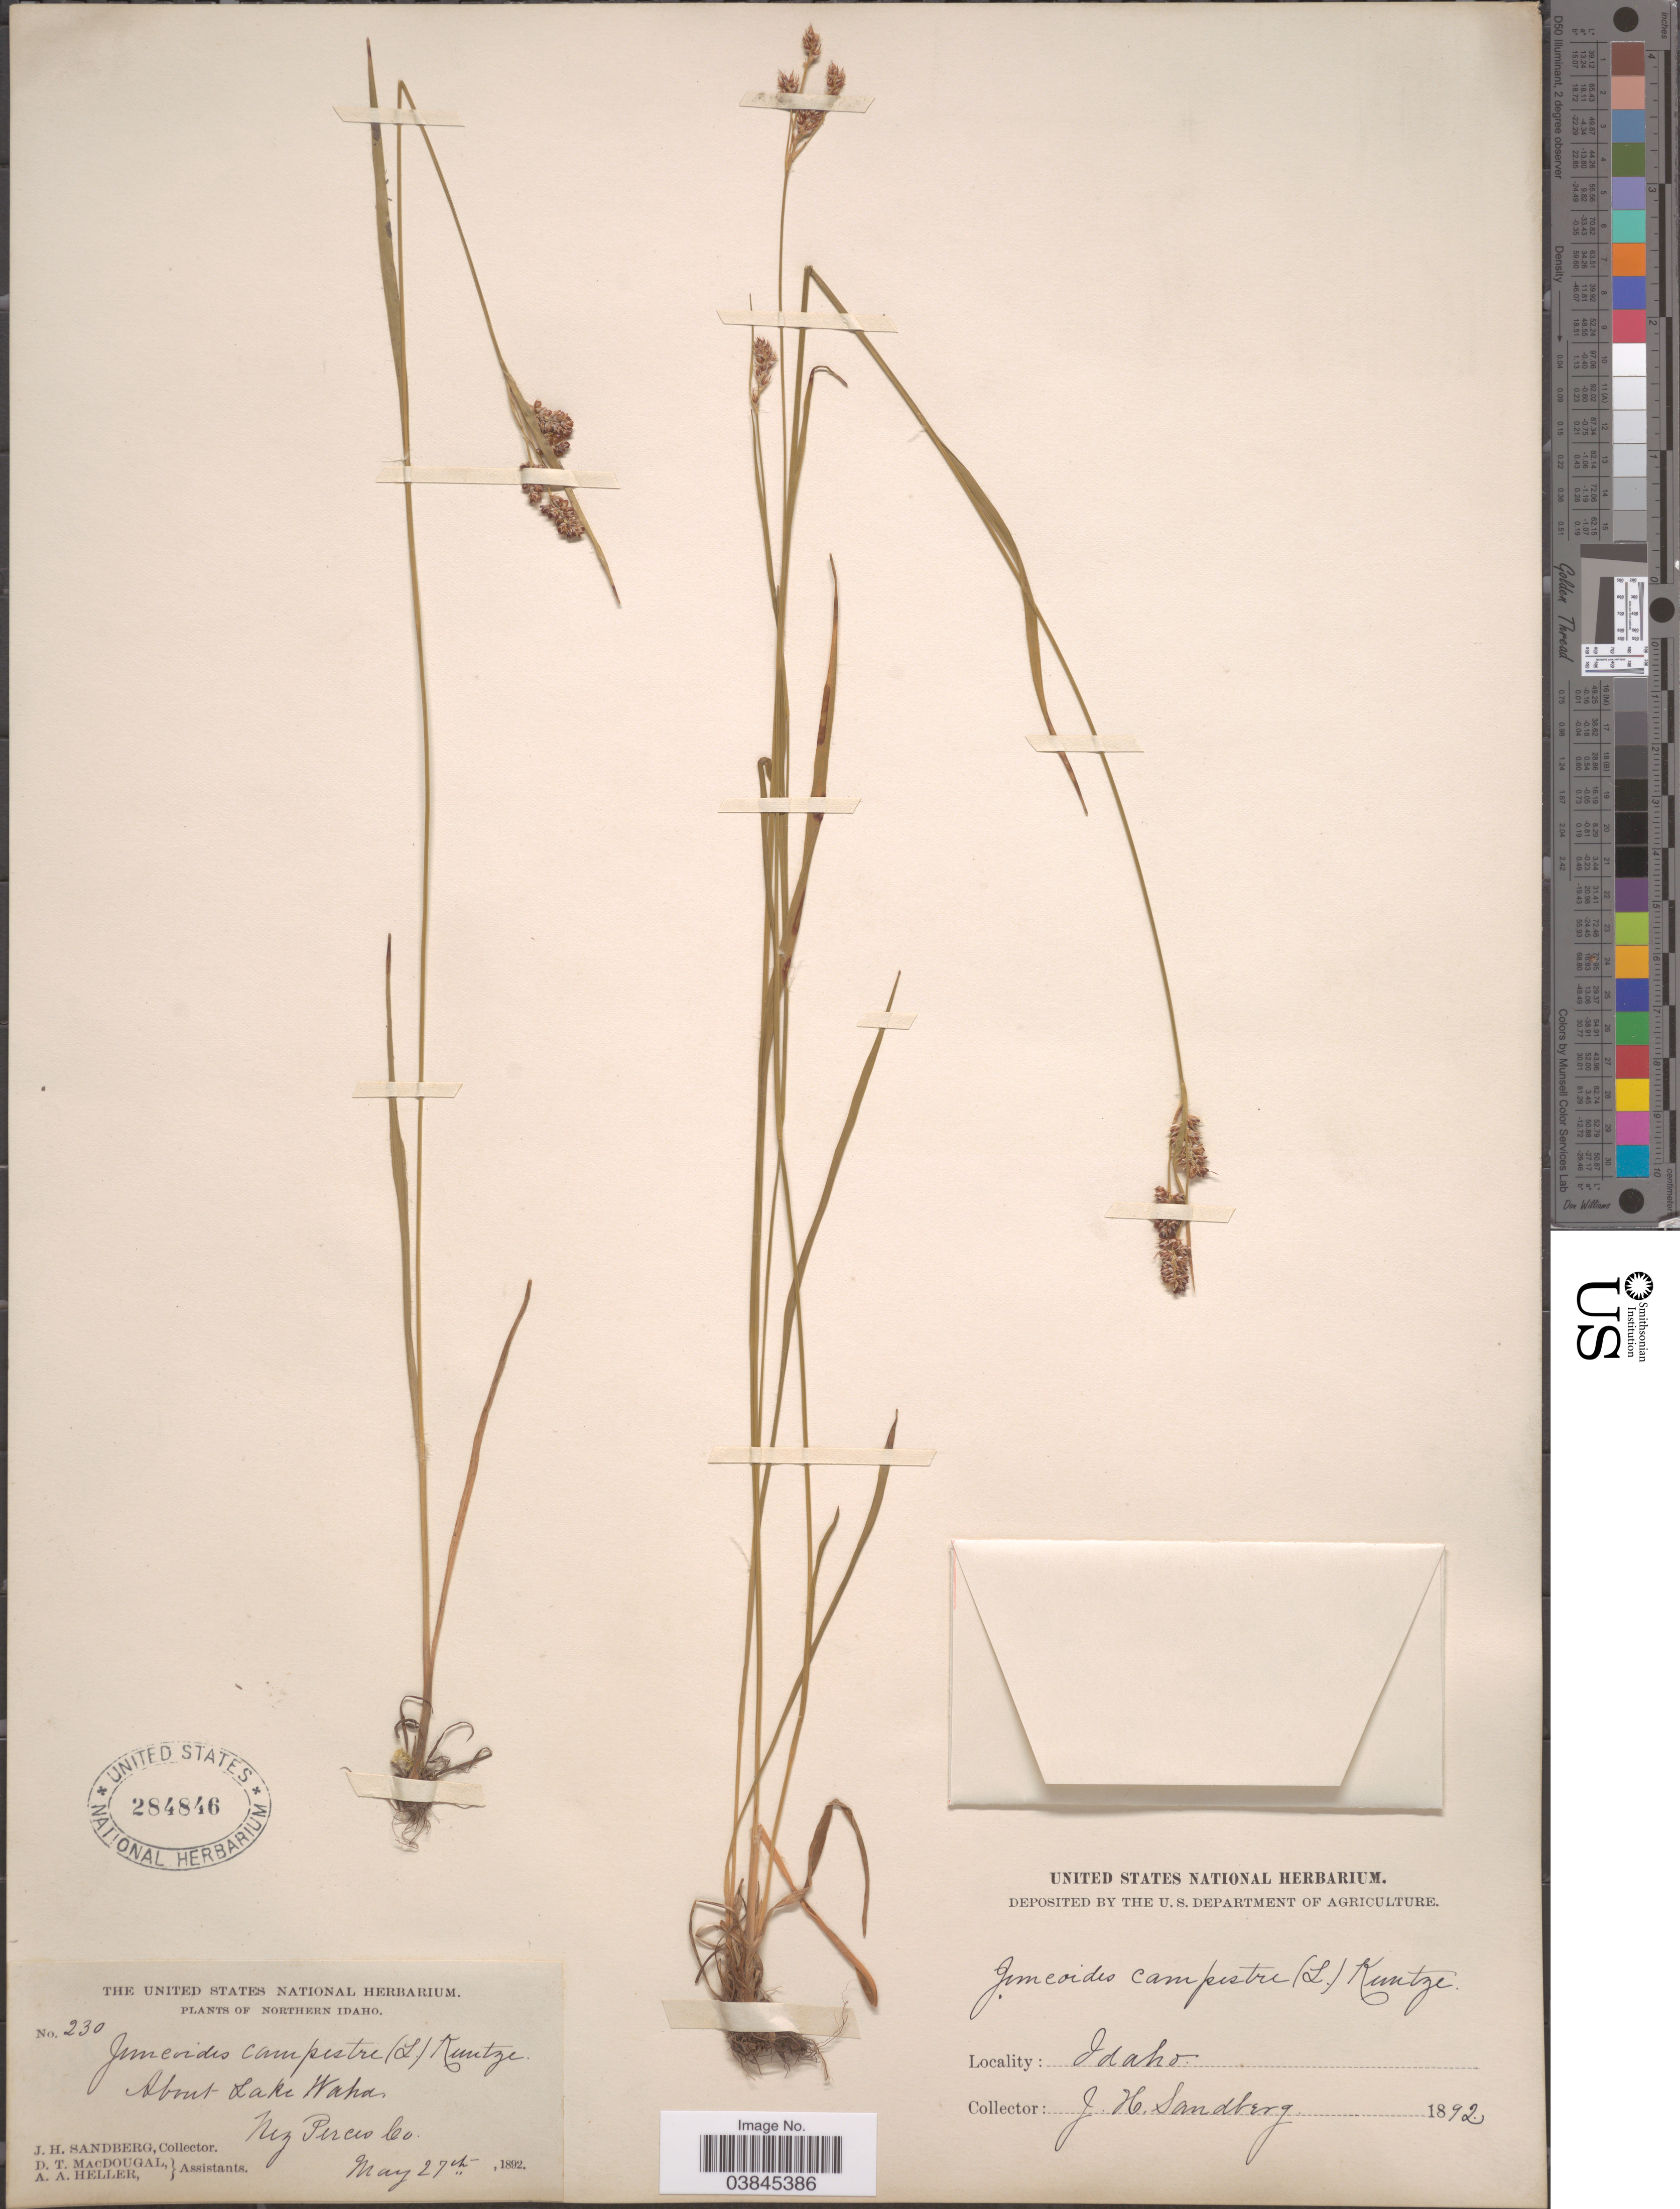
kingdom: Plantae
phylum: Tracheophyta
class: Liliopsida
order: Poales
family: Juncaceae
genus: Luzula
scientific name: Luzula campestris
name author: (L.) DC.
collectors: J. H. Sandberg, D. T. MacDougal & A. A. Heller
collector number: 230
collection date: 1892-05-27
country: United States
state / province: Idaho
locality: Northern Idaho. About Lake Waha. Nez Perces Co.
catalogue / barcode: US 284846